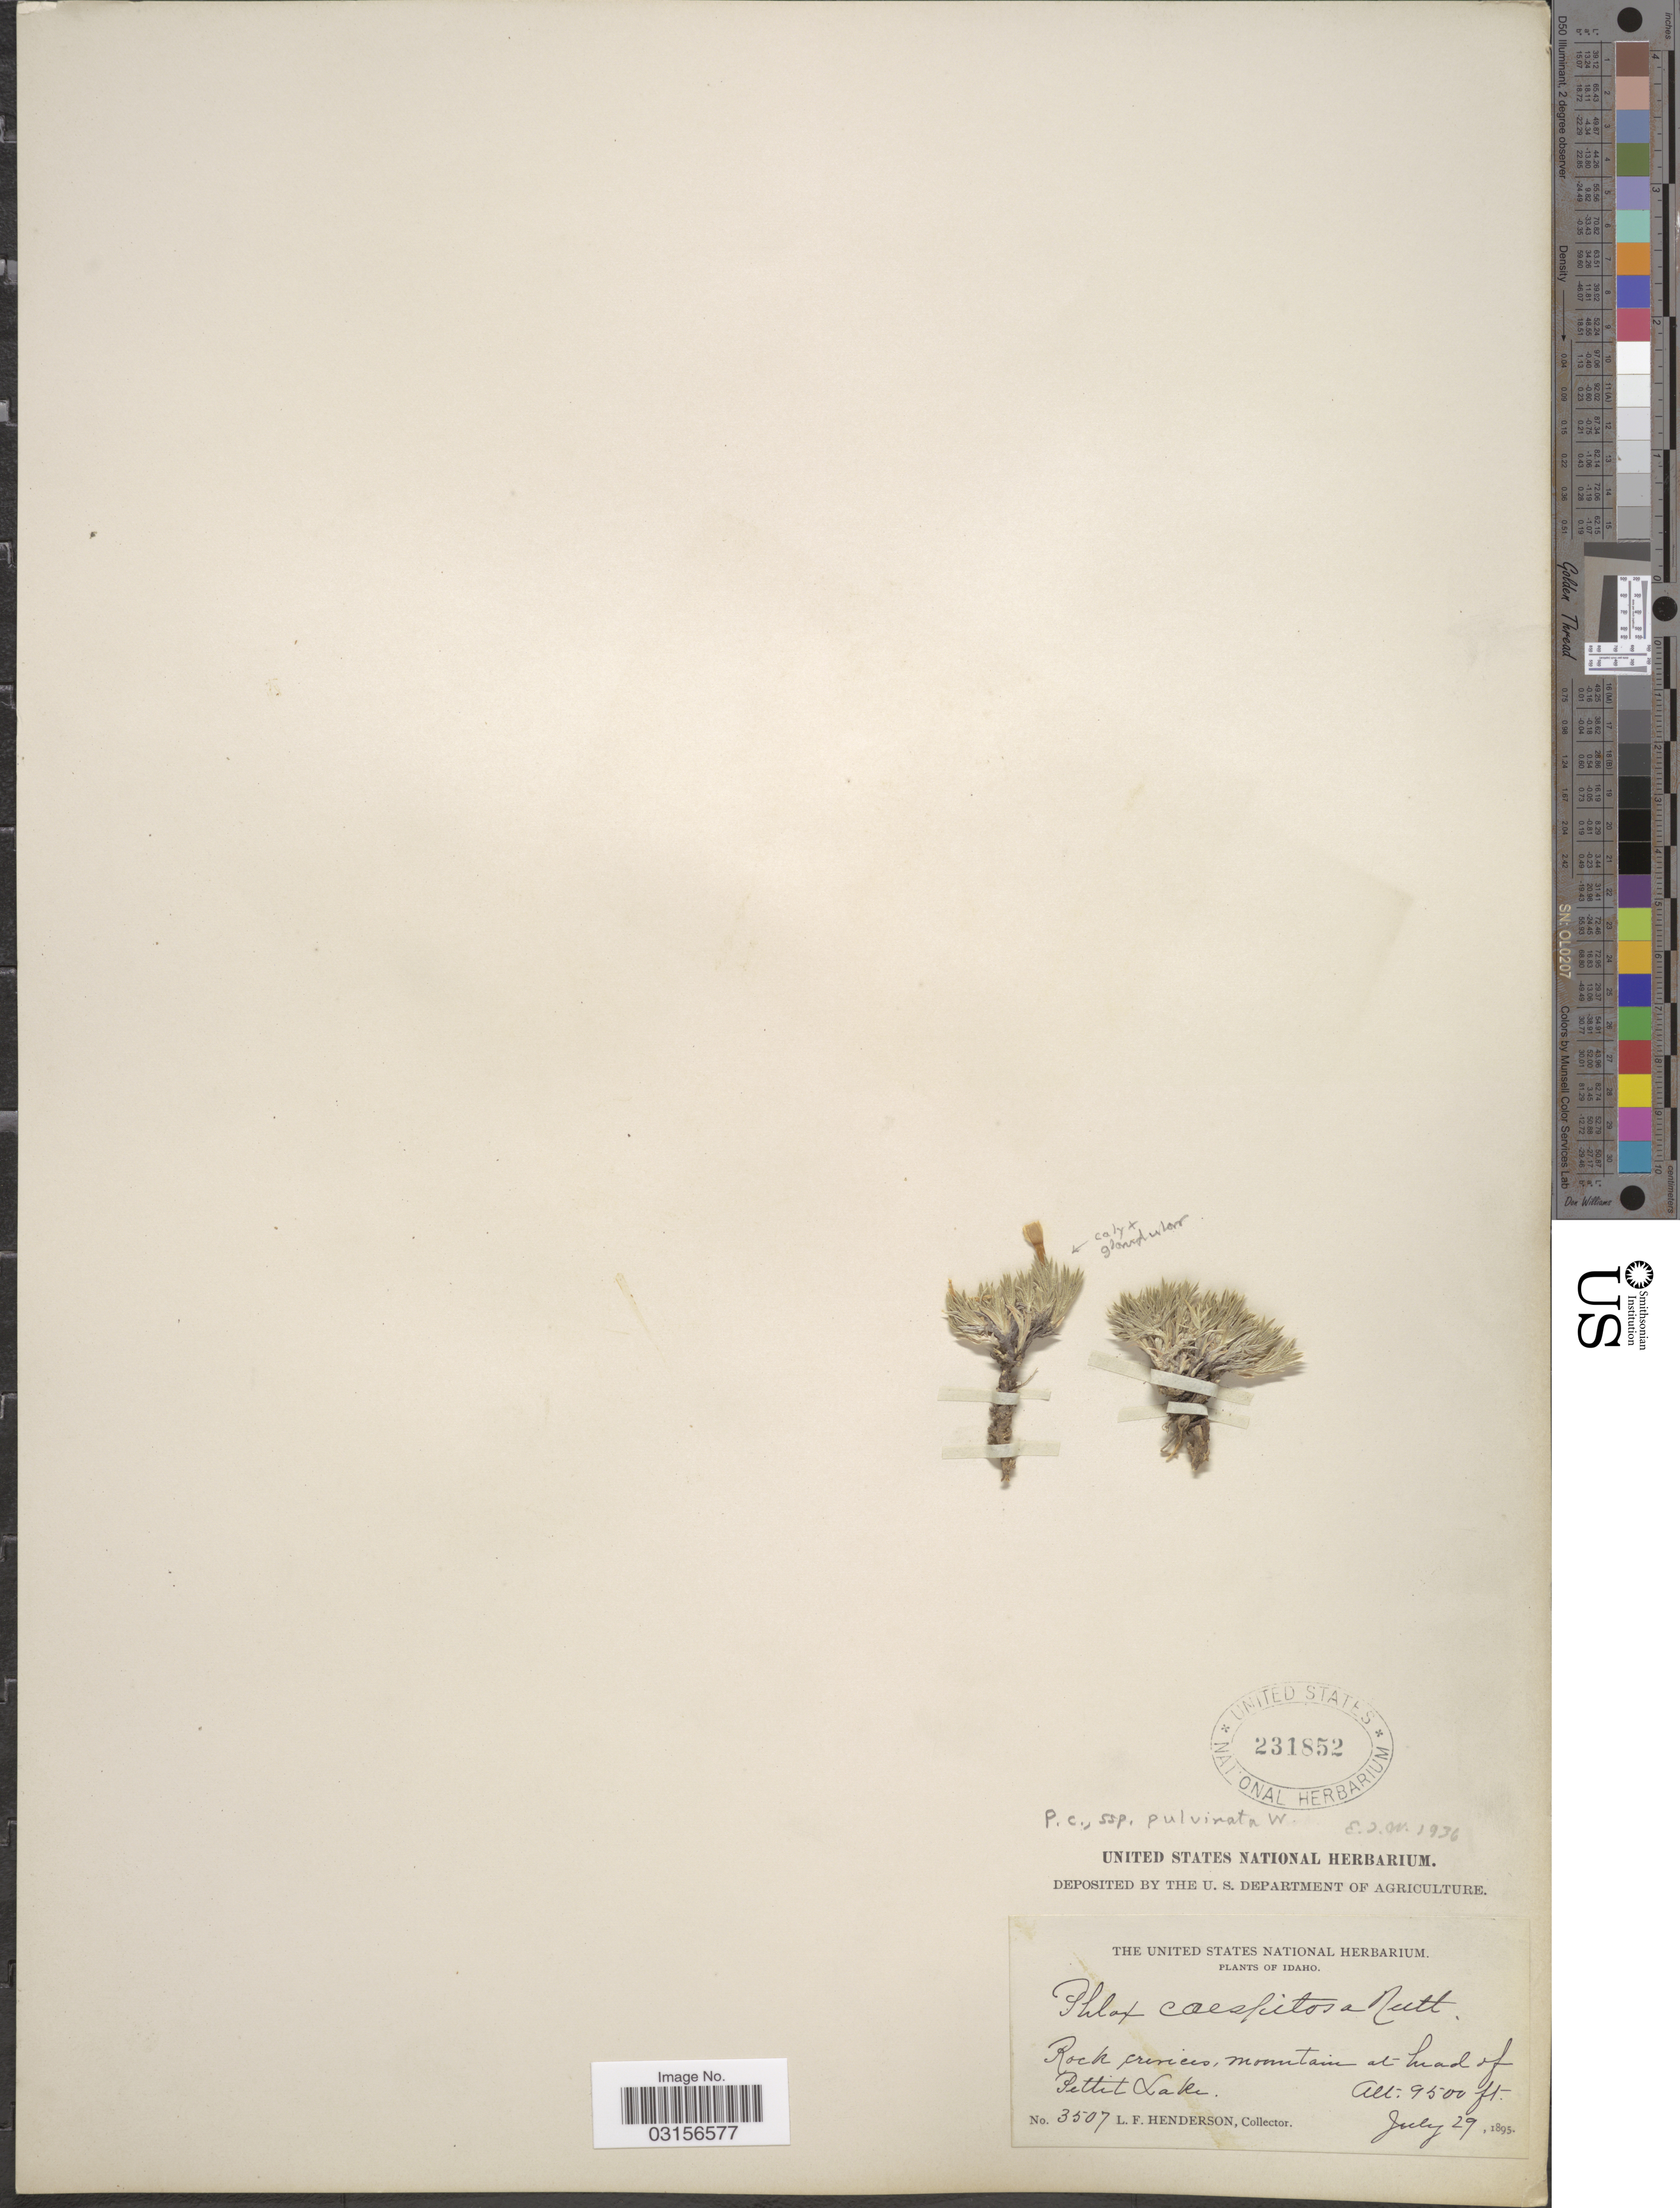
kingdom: Plantae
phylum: Tracheophyta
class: Magnoliopsida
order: Ericales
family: Polemoniaceae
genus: Phlox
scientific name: Phlox condensata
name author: (A. Gray) E.E. Nelson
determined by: Mayfield, M. H.; Ferguson, C. J.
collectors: L. Henderson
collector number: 3507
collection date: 1895-07-29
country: United States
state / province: Idaho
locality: Mountain at head of Pettit Lake.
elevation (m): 2896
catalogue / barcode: US 231852